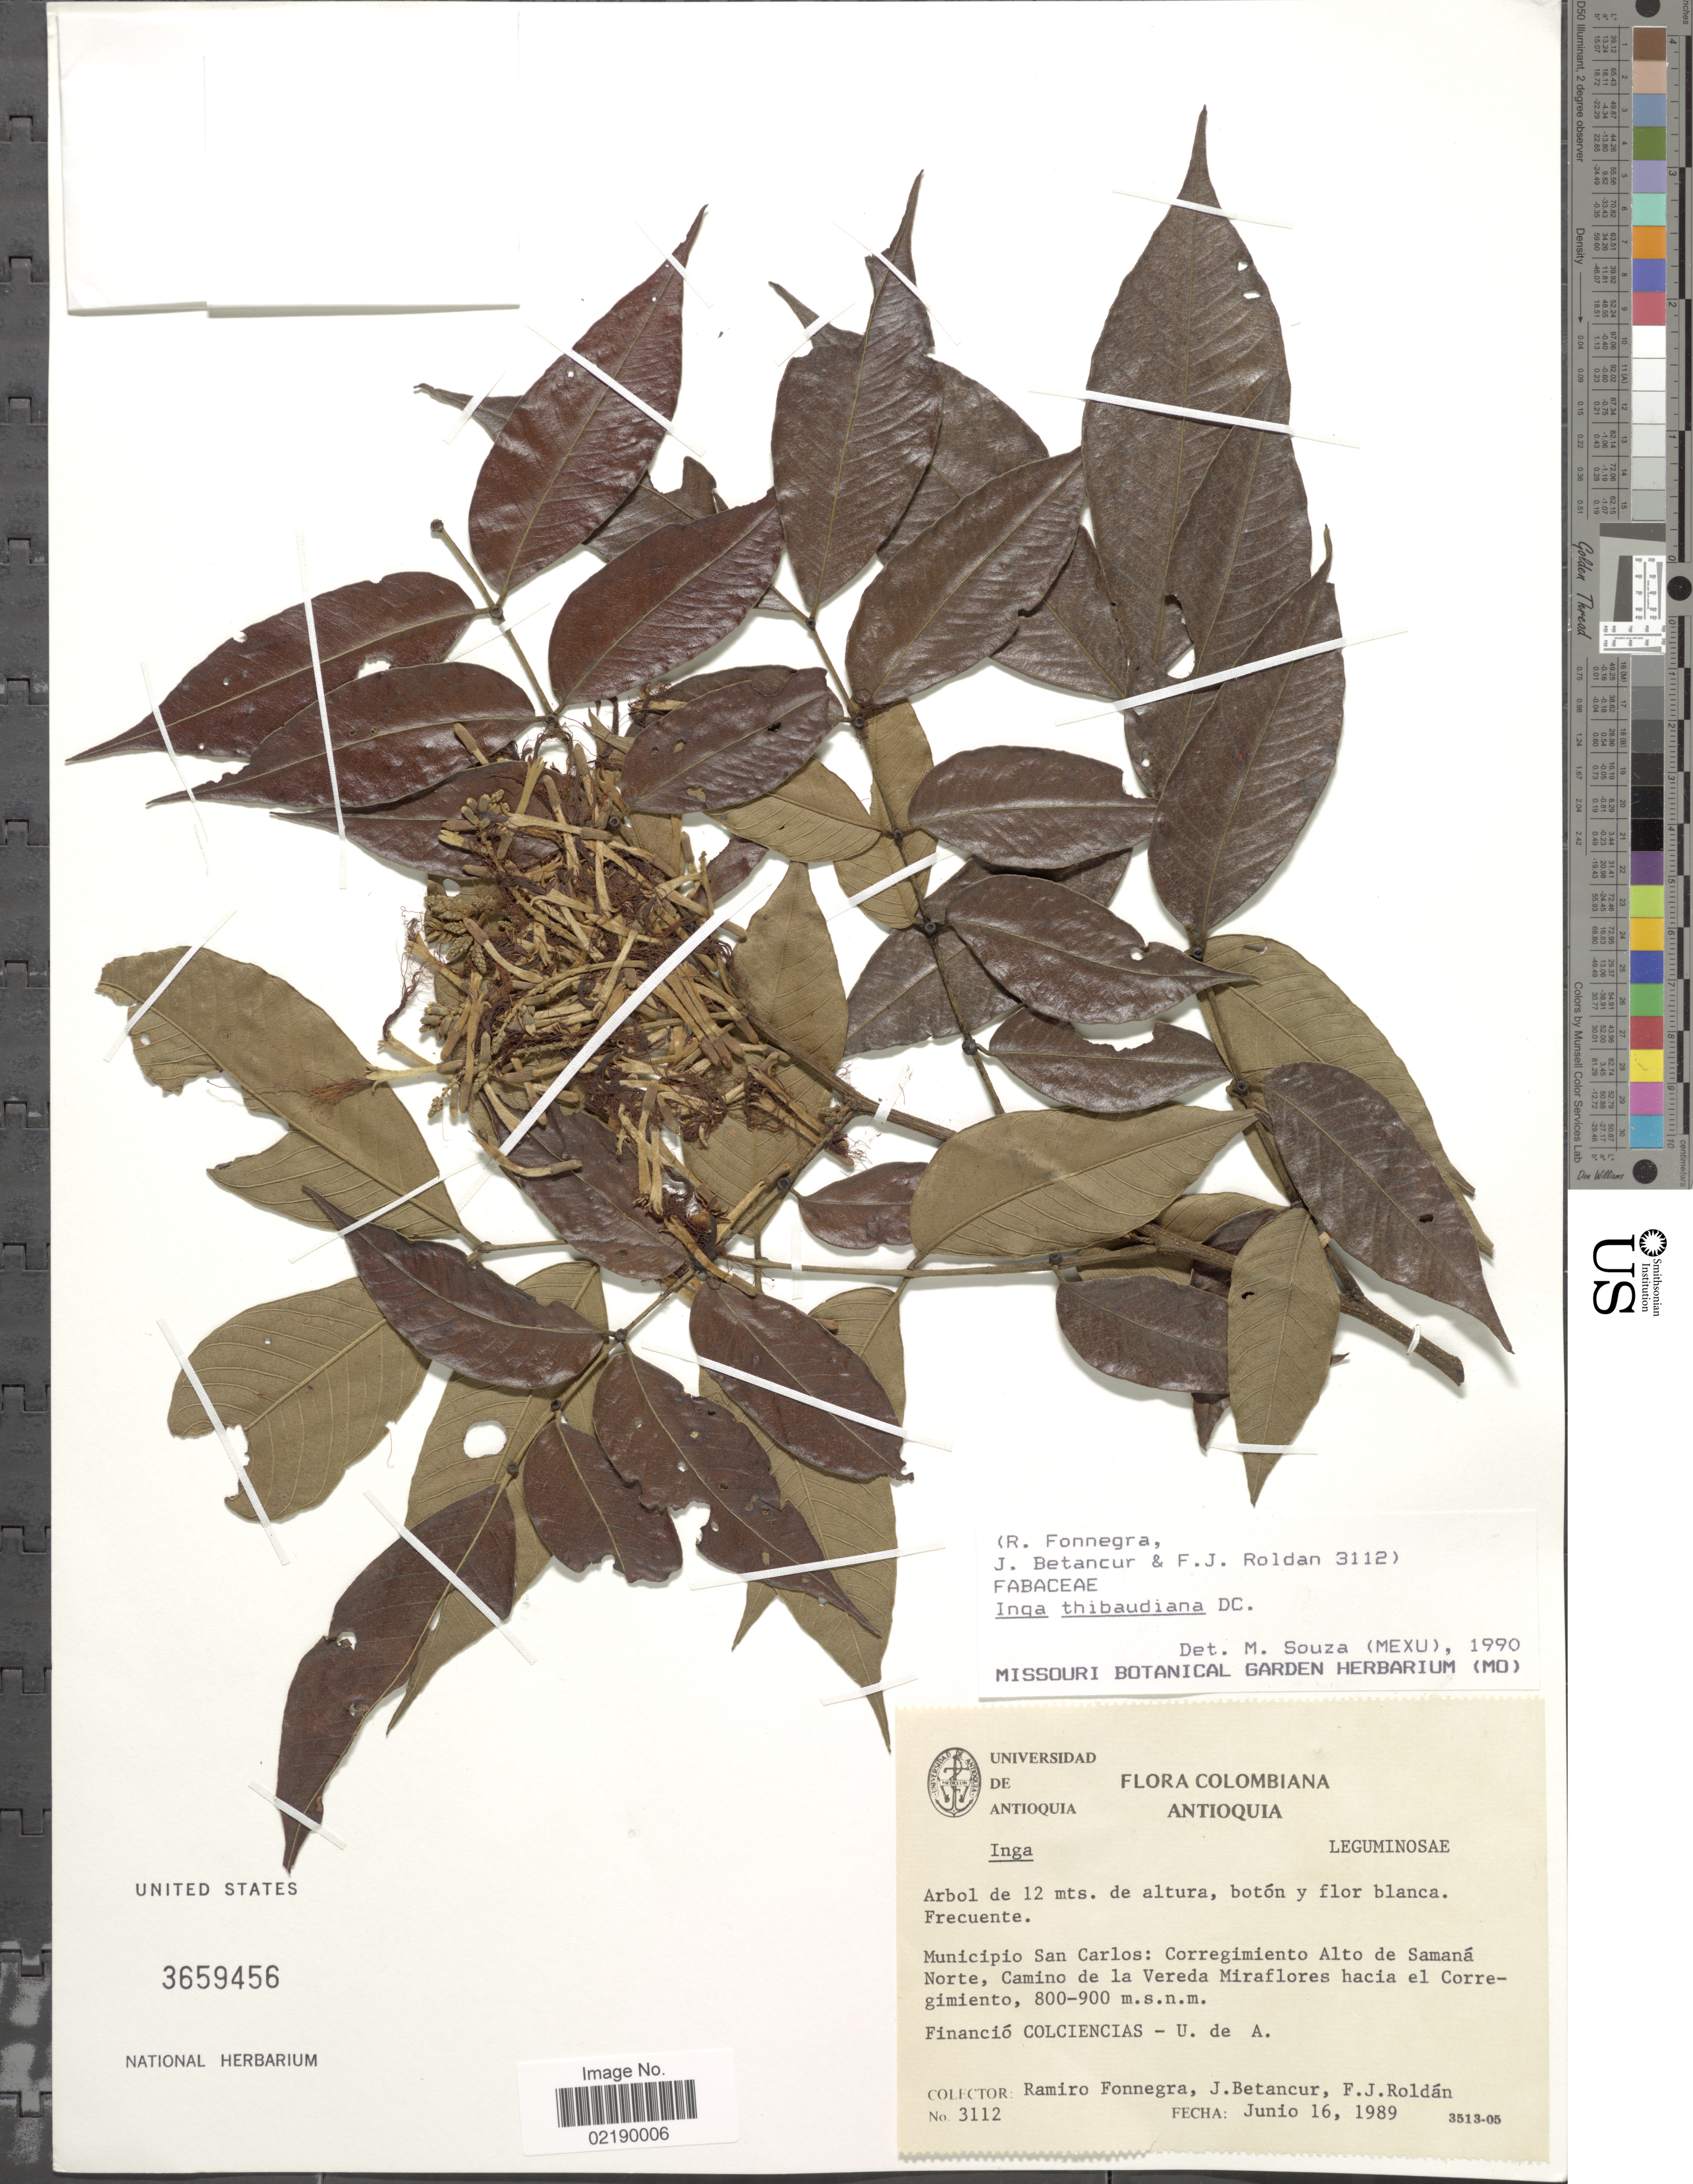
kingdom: Plantae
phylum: Tracheophyta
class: Magnoliopsida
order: Fabales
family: Fabaceae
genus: Inga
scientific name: Inga thibaudiana subsp. thibaudiana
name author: DC.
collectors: R. Fonnegra G., J. Betancur & F. J. Roldán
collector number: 3112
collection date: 1989-06-16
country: Colombia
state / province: Antioquia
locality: Municipio de San Carlos, Corregimiento Alto de Samana Norte, Camino de la Vereda Miraflores hacia el Corregimiento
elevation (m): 800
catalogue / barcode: US 3659456